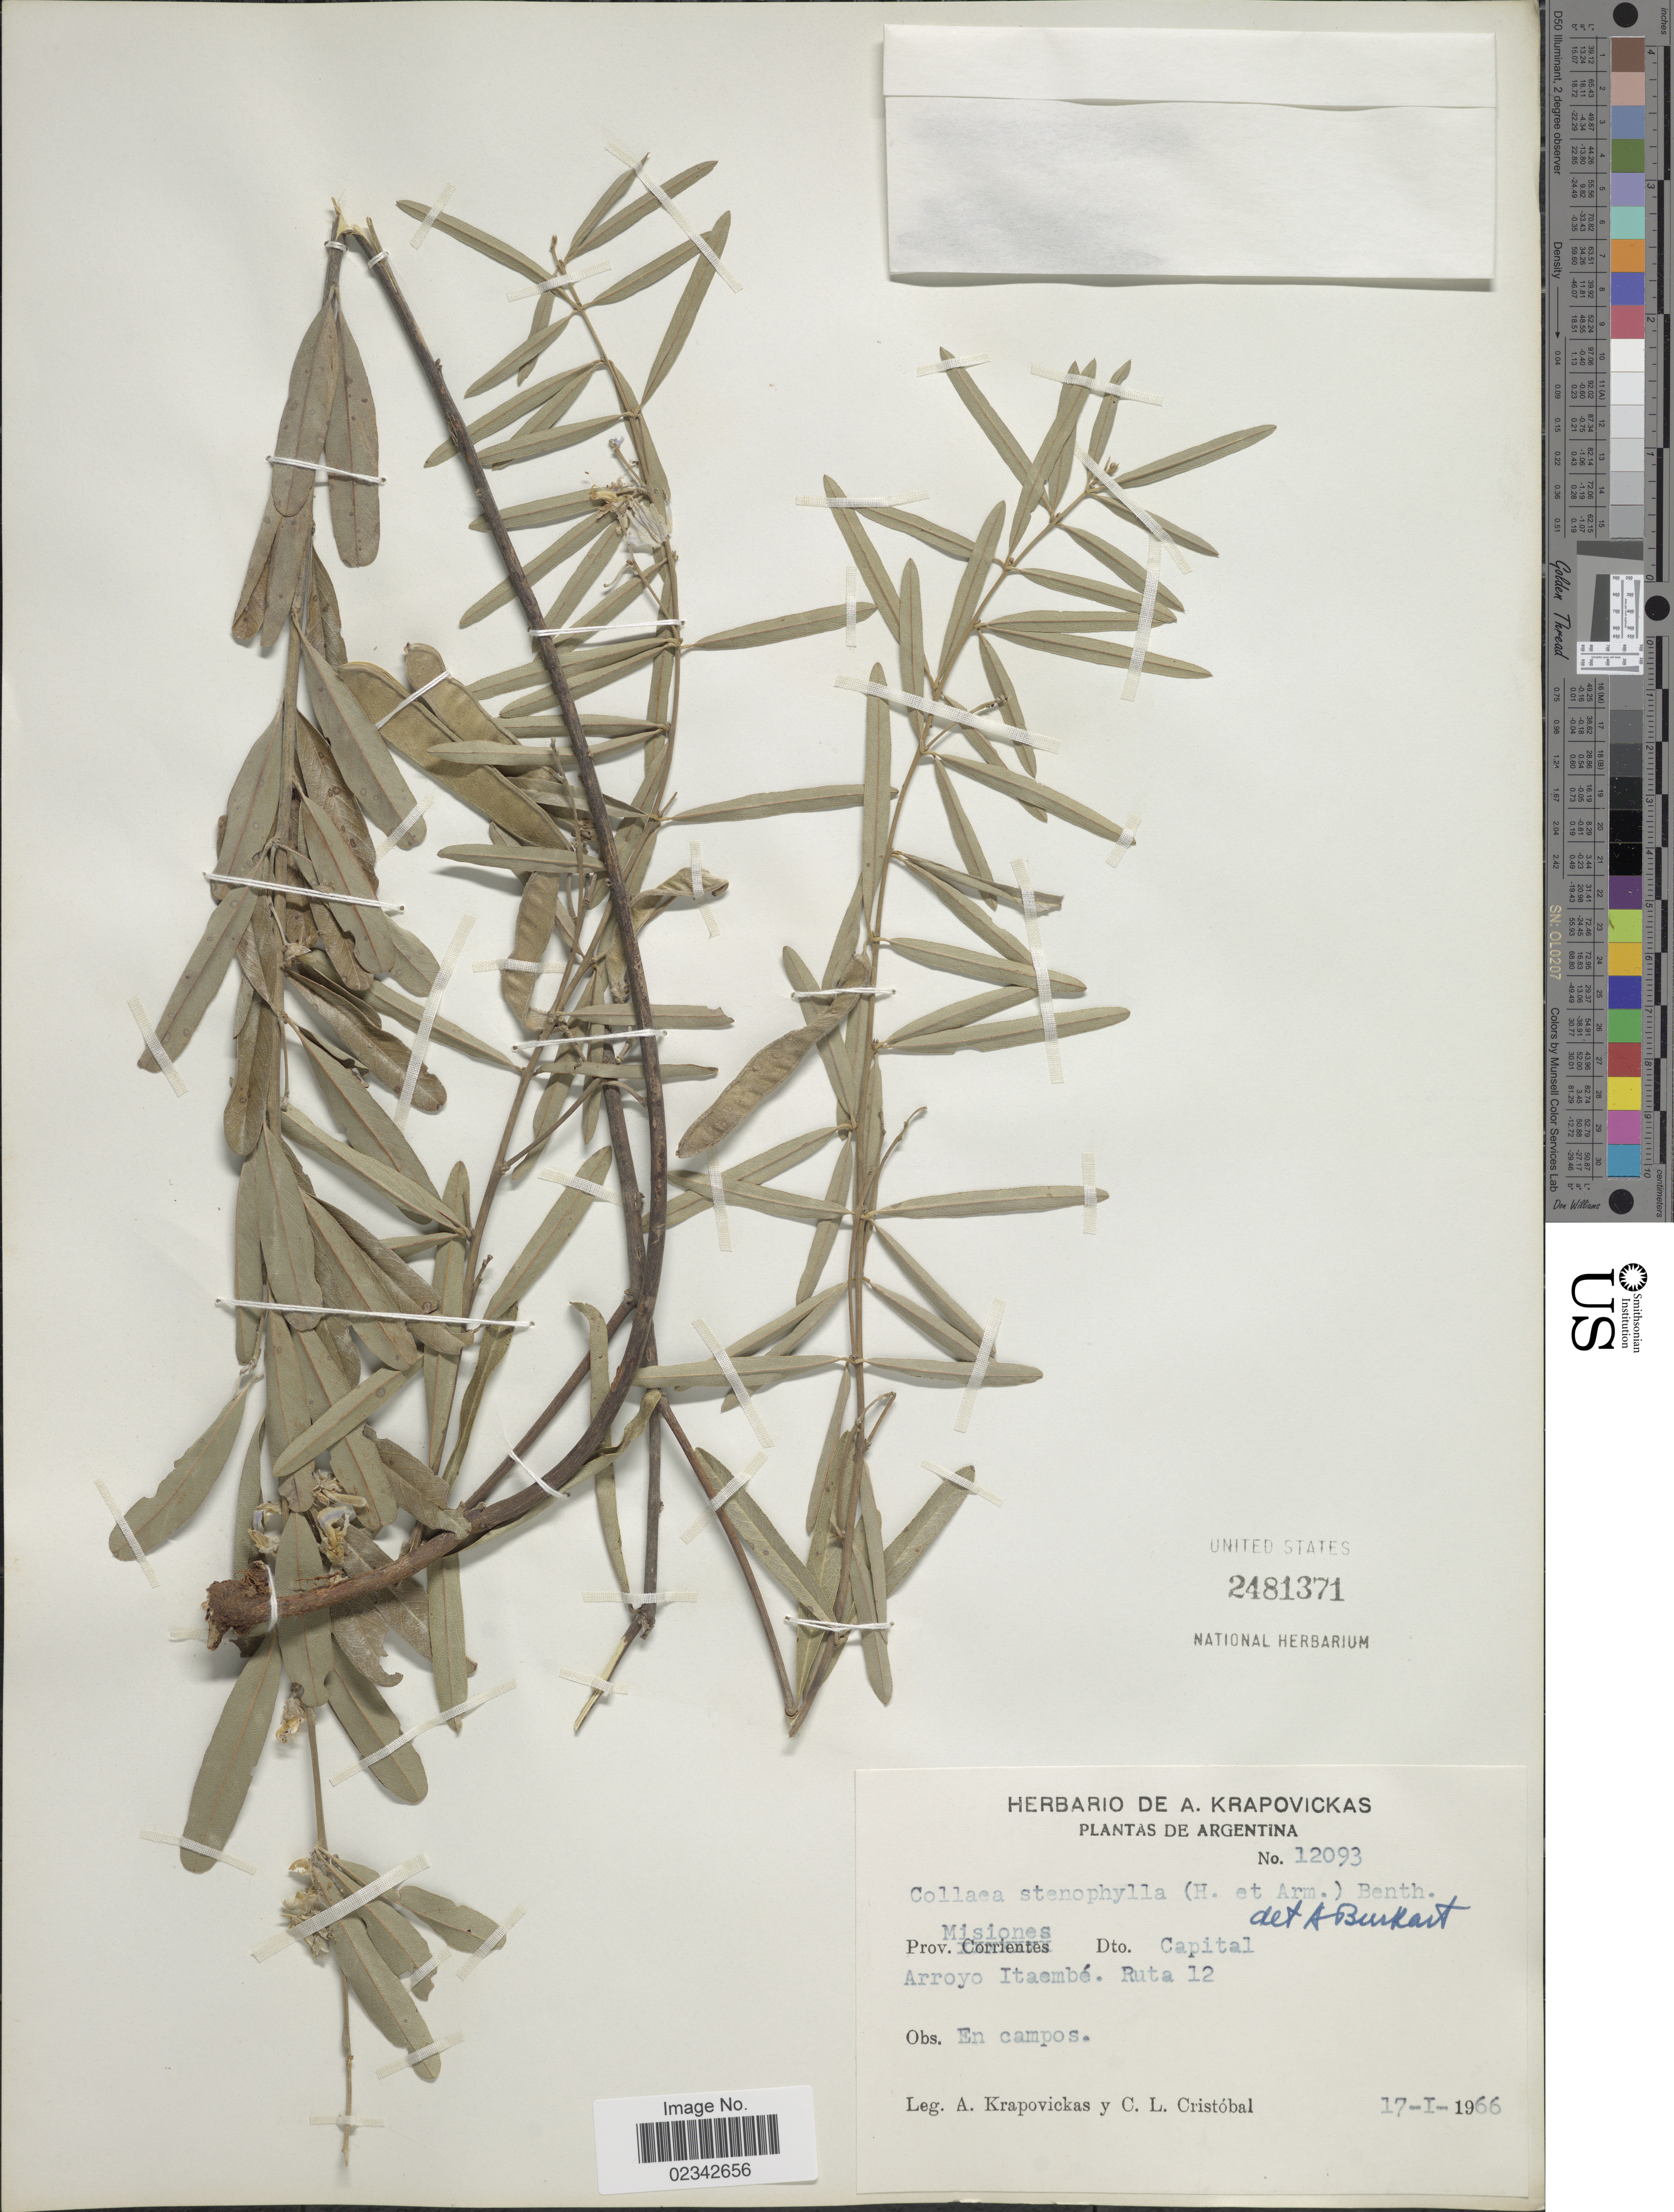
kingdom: Plantae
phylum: Tracheophyta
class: Magnoliopsida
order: Fabales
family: Fabaceae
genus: Collaea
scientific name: Collaea stenophylla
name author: (Hook. & Arn.) Benth.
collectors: A. Krapovickas & C. L. Cristóbal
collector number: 12093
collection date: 1966-01-17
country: Argentina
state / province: Misiones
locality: Dto. Capital, Arroyo Itaembe, Ruta 12, en campos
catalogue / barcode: US 2481371